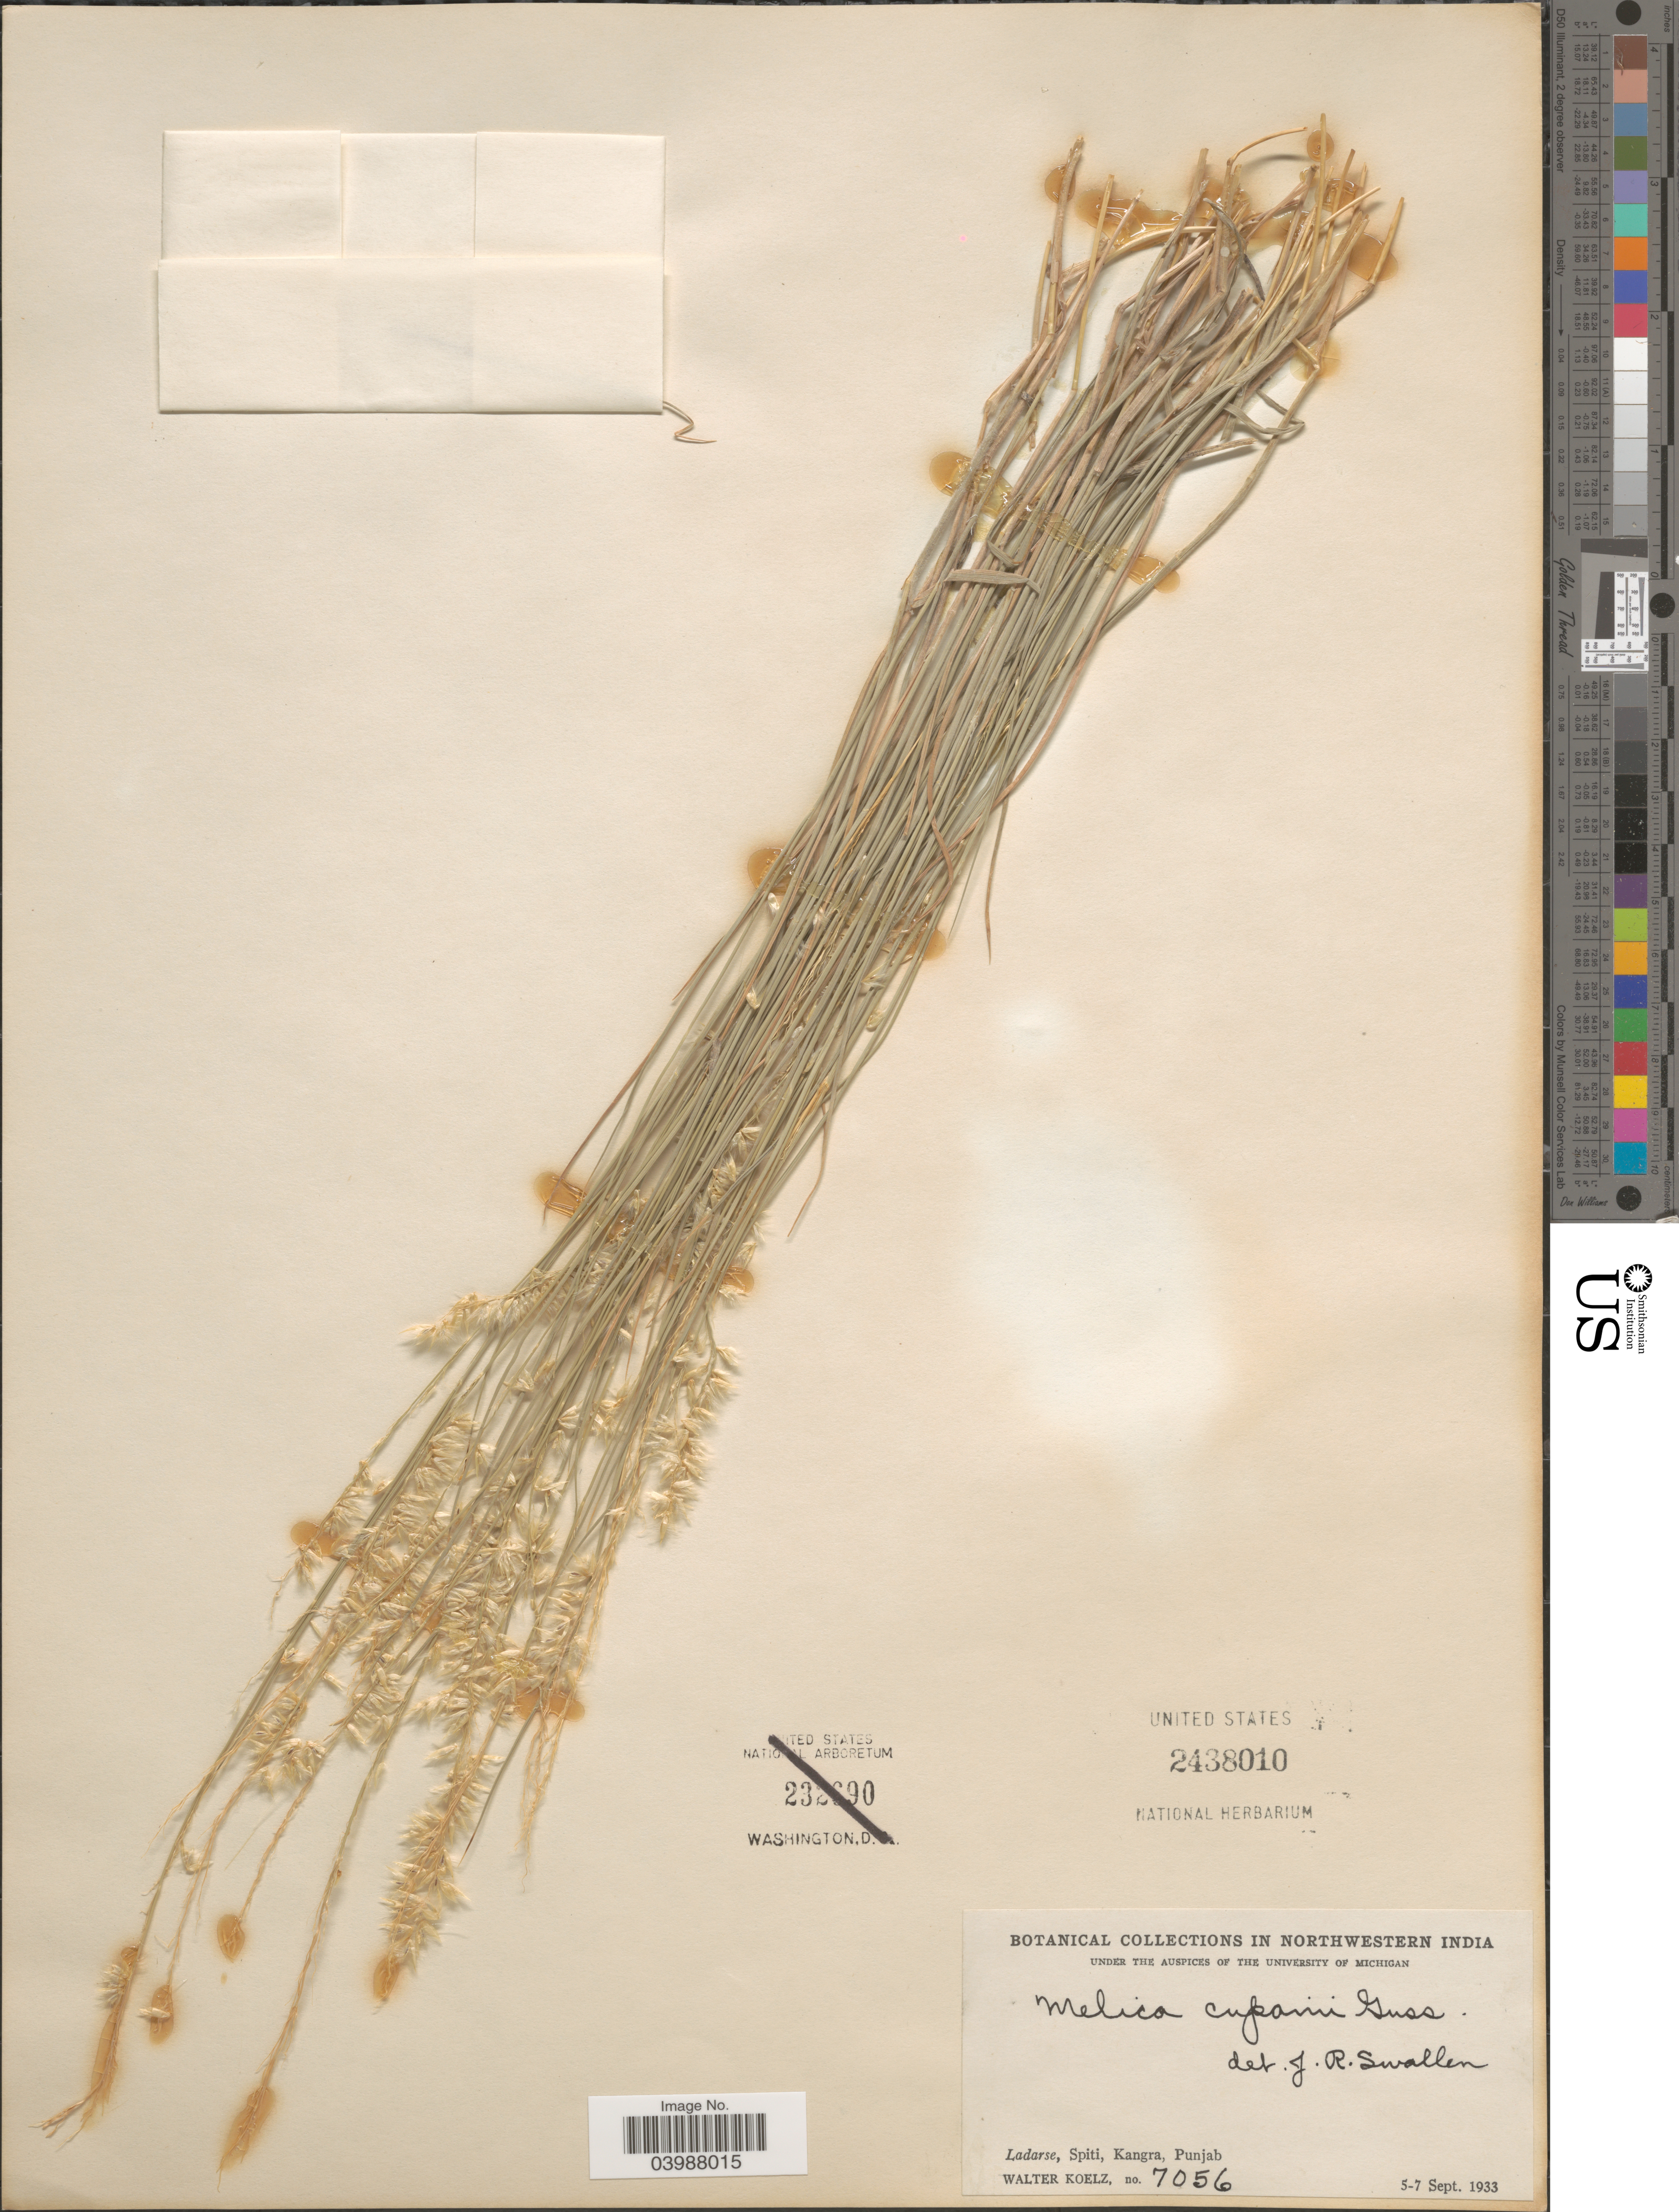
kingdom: Plantae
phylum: Tracheophyta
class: Liliopsida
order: Poales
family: Poaceae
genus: Melica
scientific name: Melica cupani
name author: Gussone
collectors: W. N. Koelz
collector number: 7056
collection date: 1933-09-05/1933-09-07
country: India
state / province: Punjab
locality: Northwestern India. Ladarse, Spiti, Kangra.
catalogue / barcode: US 2438010